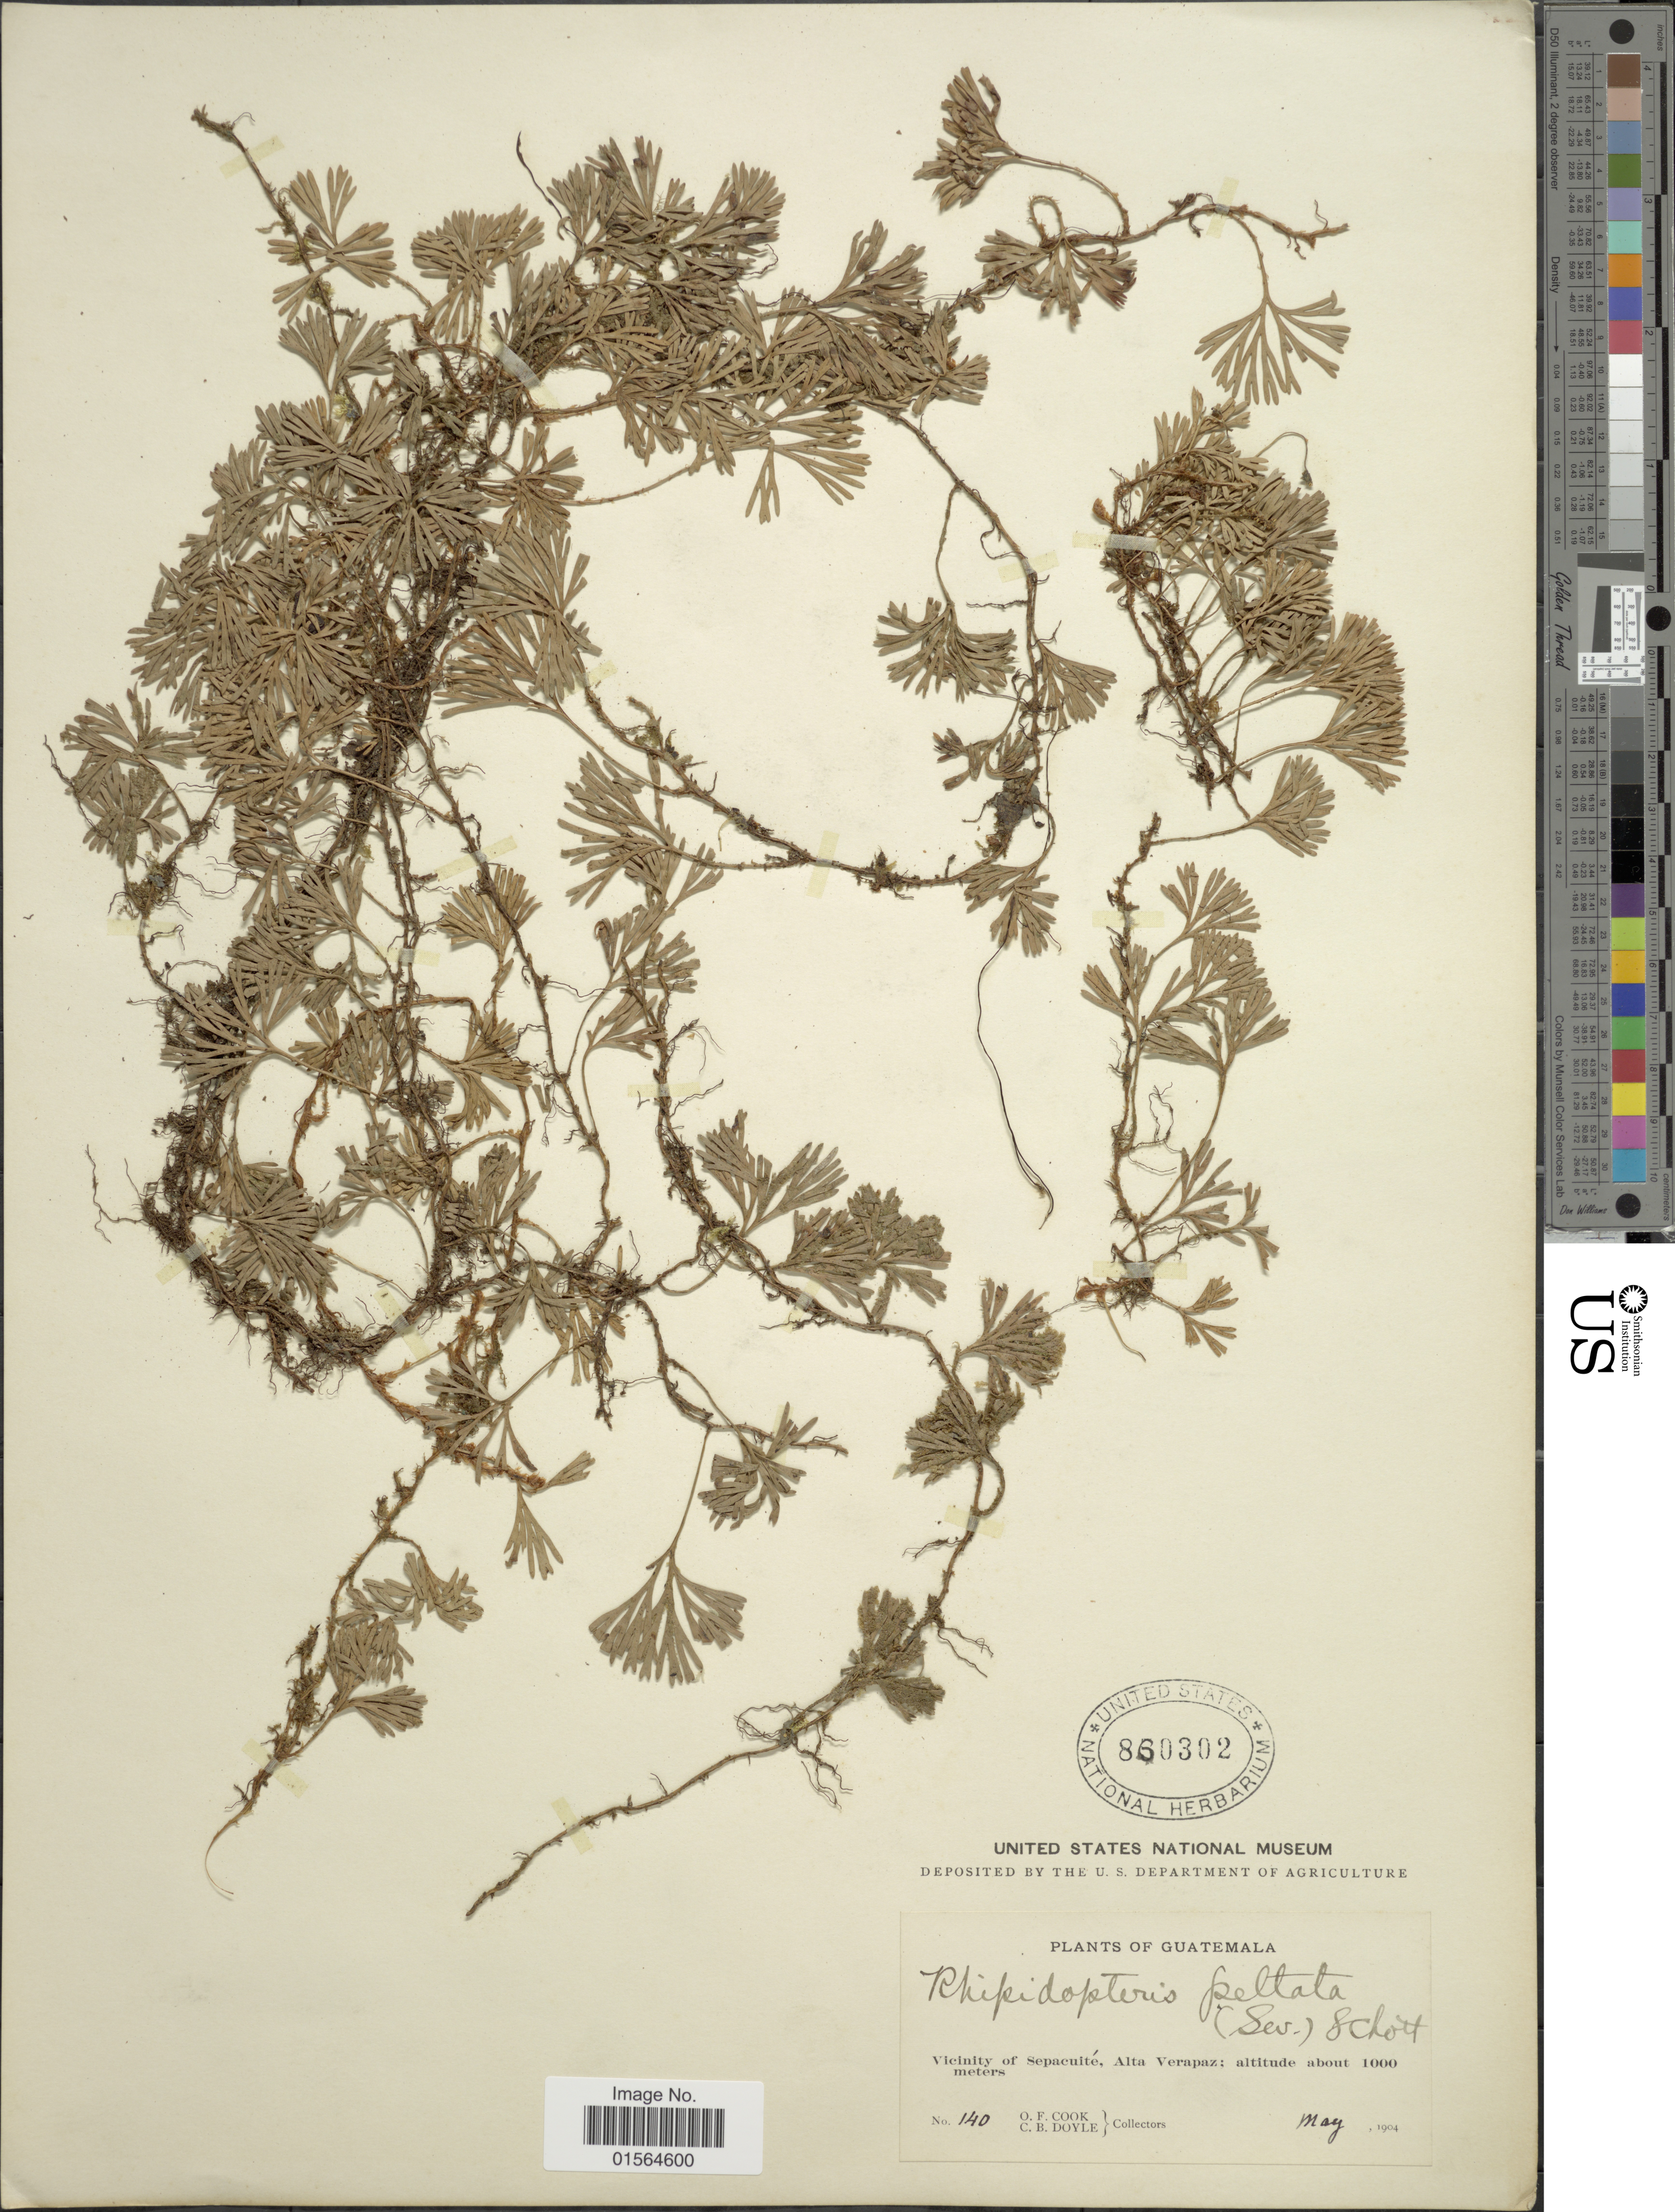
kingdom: Plantae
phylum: Tracheophyta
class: Polypodiopsida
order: Polypodiales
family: Dryopteridaceae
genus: Elaphoglossum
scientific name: Elaphoglossum peltatum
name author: (Sw.) Urb.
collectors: O. F. Cook & C. Doyle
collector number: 140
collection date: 1904-05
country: Guatemala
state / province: Alta Verapaz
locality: Vicinity of Sepacuite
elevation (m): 1000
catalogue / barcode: US 860302